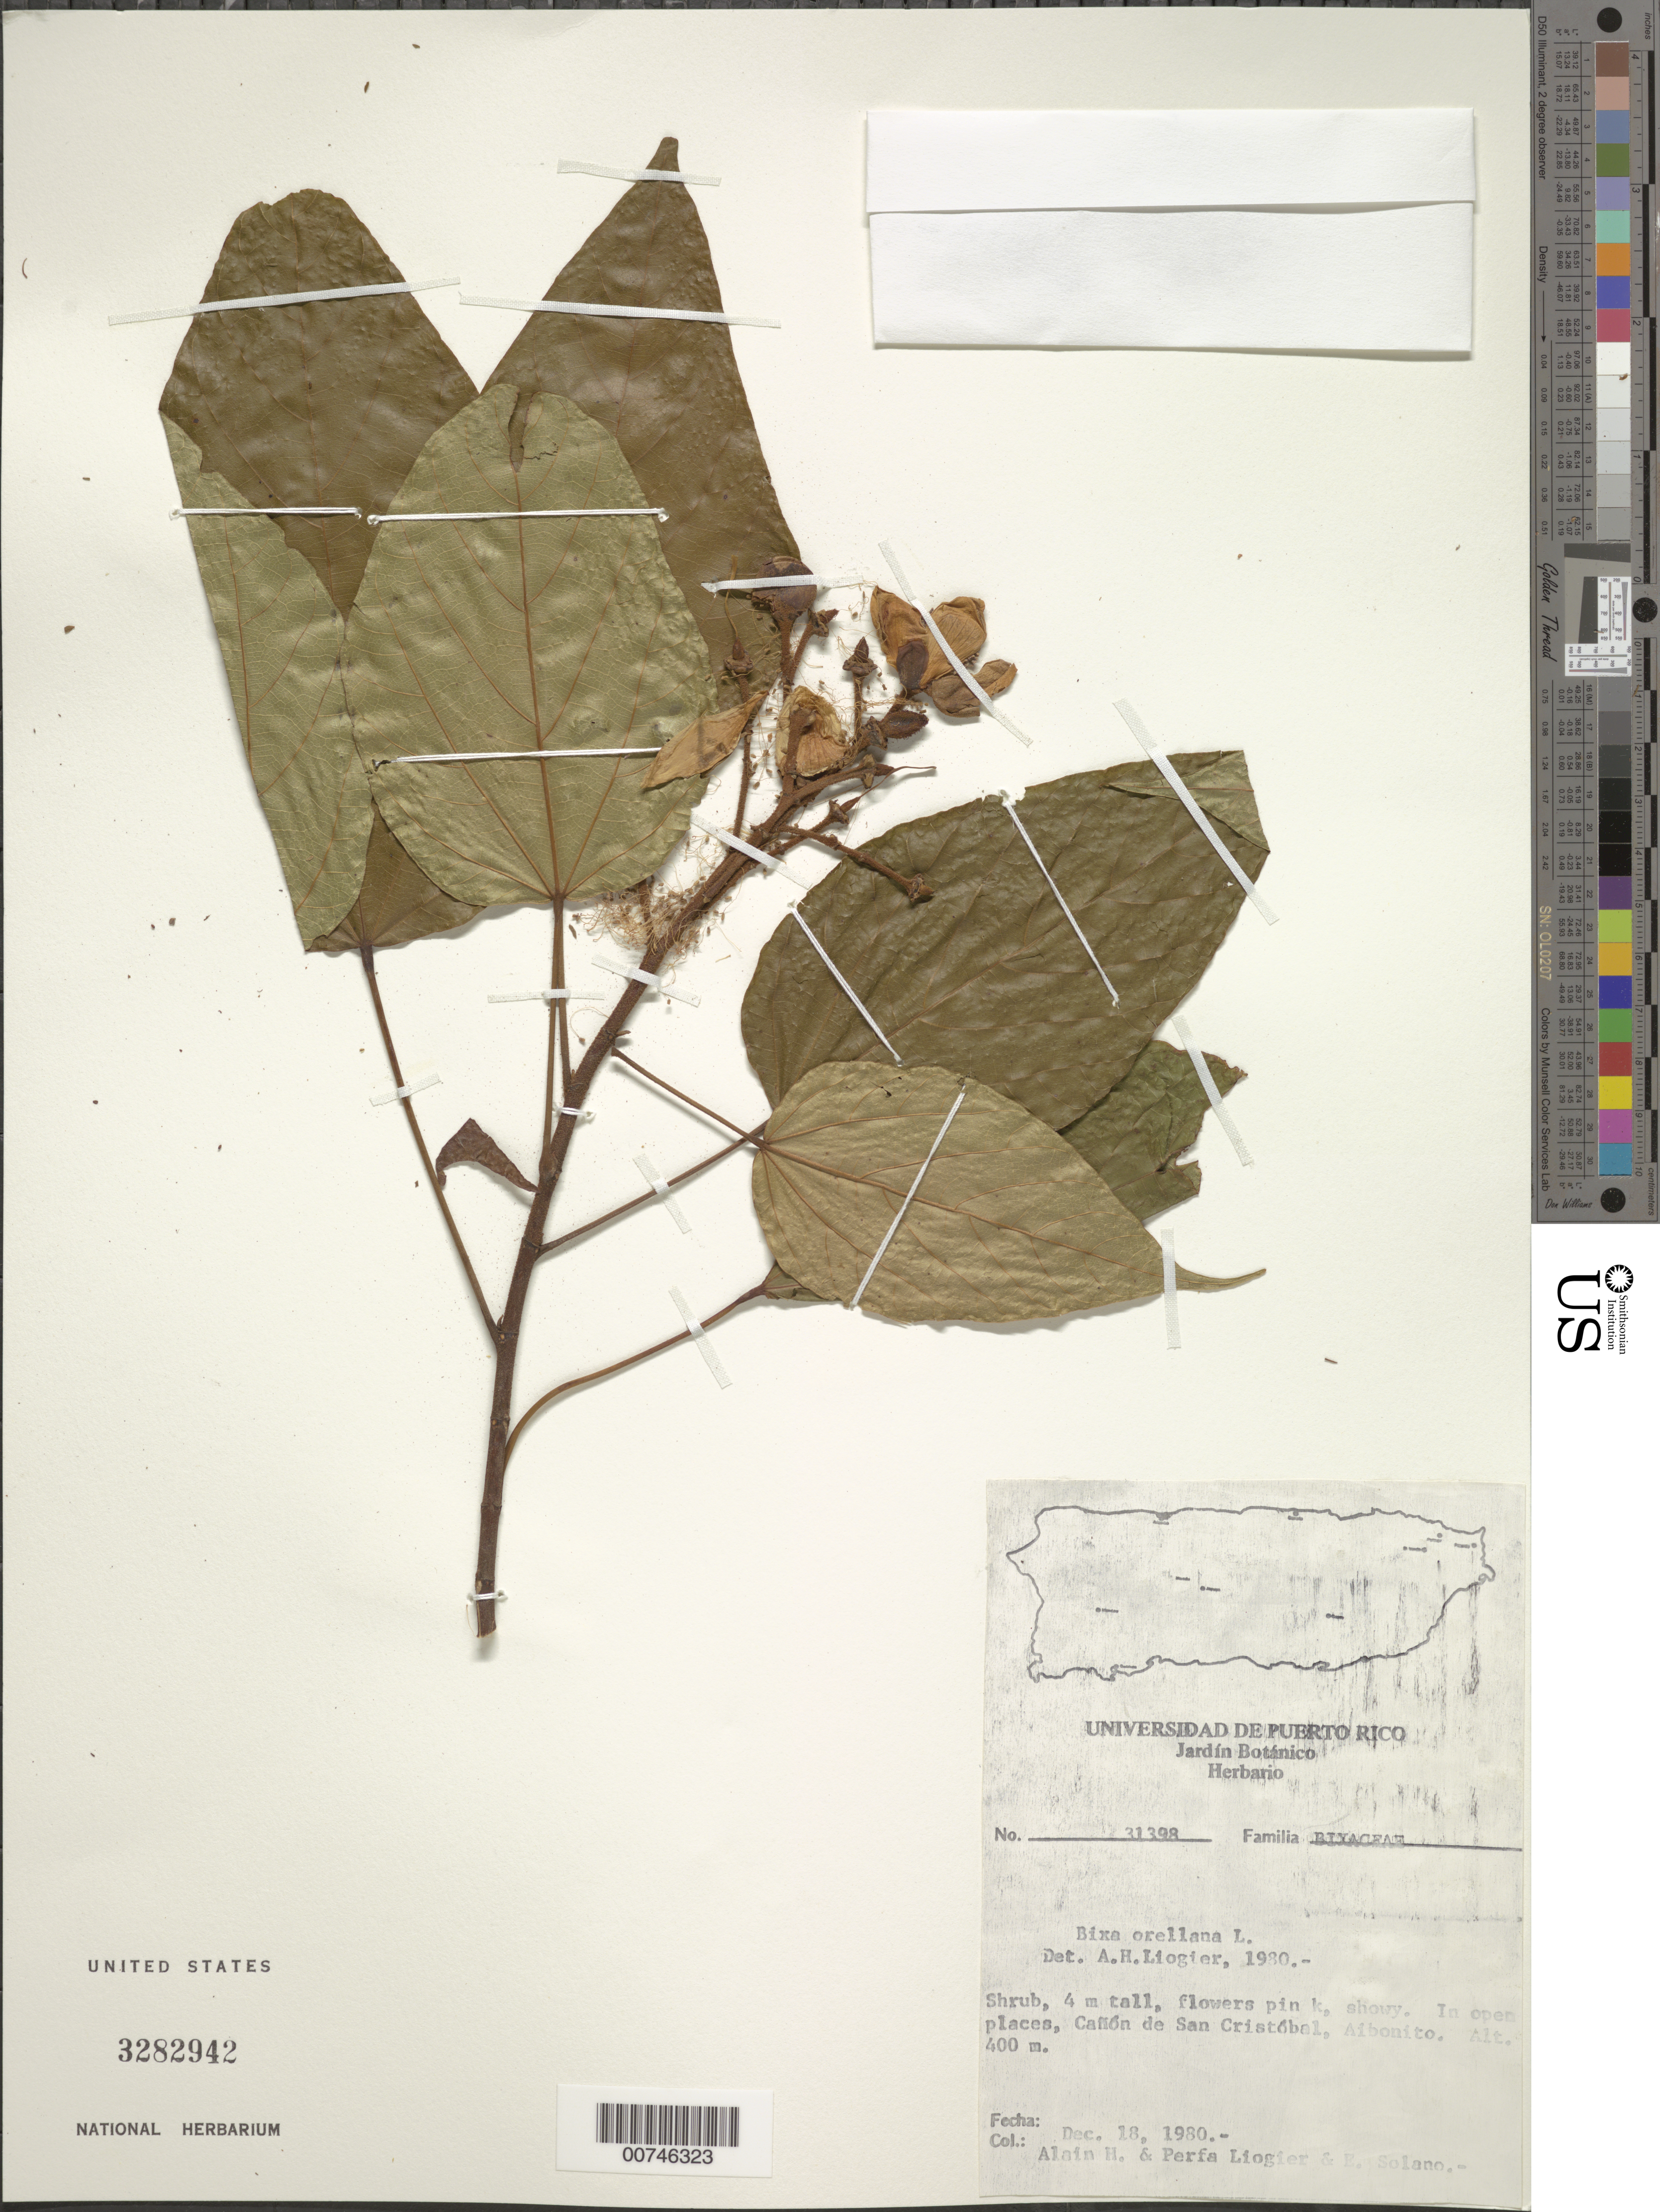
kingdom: Plantae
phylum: Tracheophyta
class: Magnoliopsida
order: Malvales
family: Bixaceae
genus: Bixa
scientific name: Bixa orellana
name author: L.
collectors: A. H. Liogier, M. P. Liogier & E. Solano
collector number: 31398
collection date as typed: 18 Dec 1980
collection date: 1980-12-18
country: Puerto Rico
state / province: Abonito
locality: Cañon de San Cristóbal, Aibonito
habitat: In open places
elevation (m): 400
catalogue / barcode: US 3282942